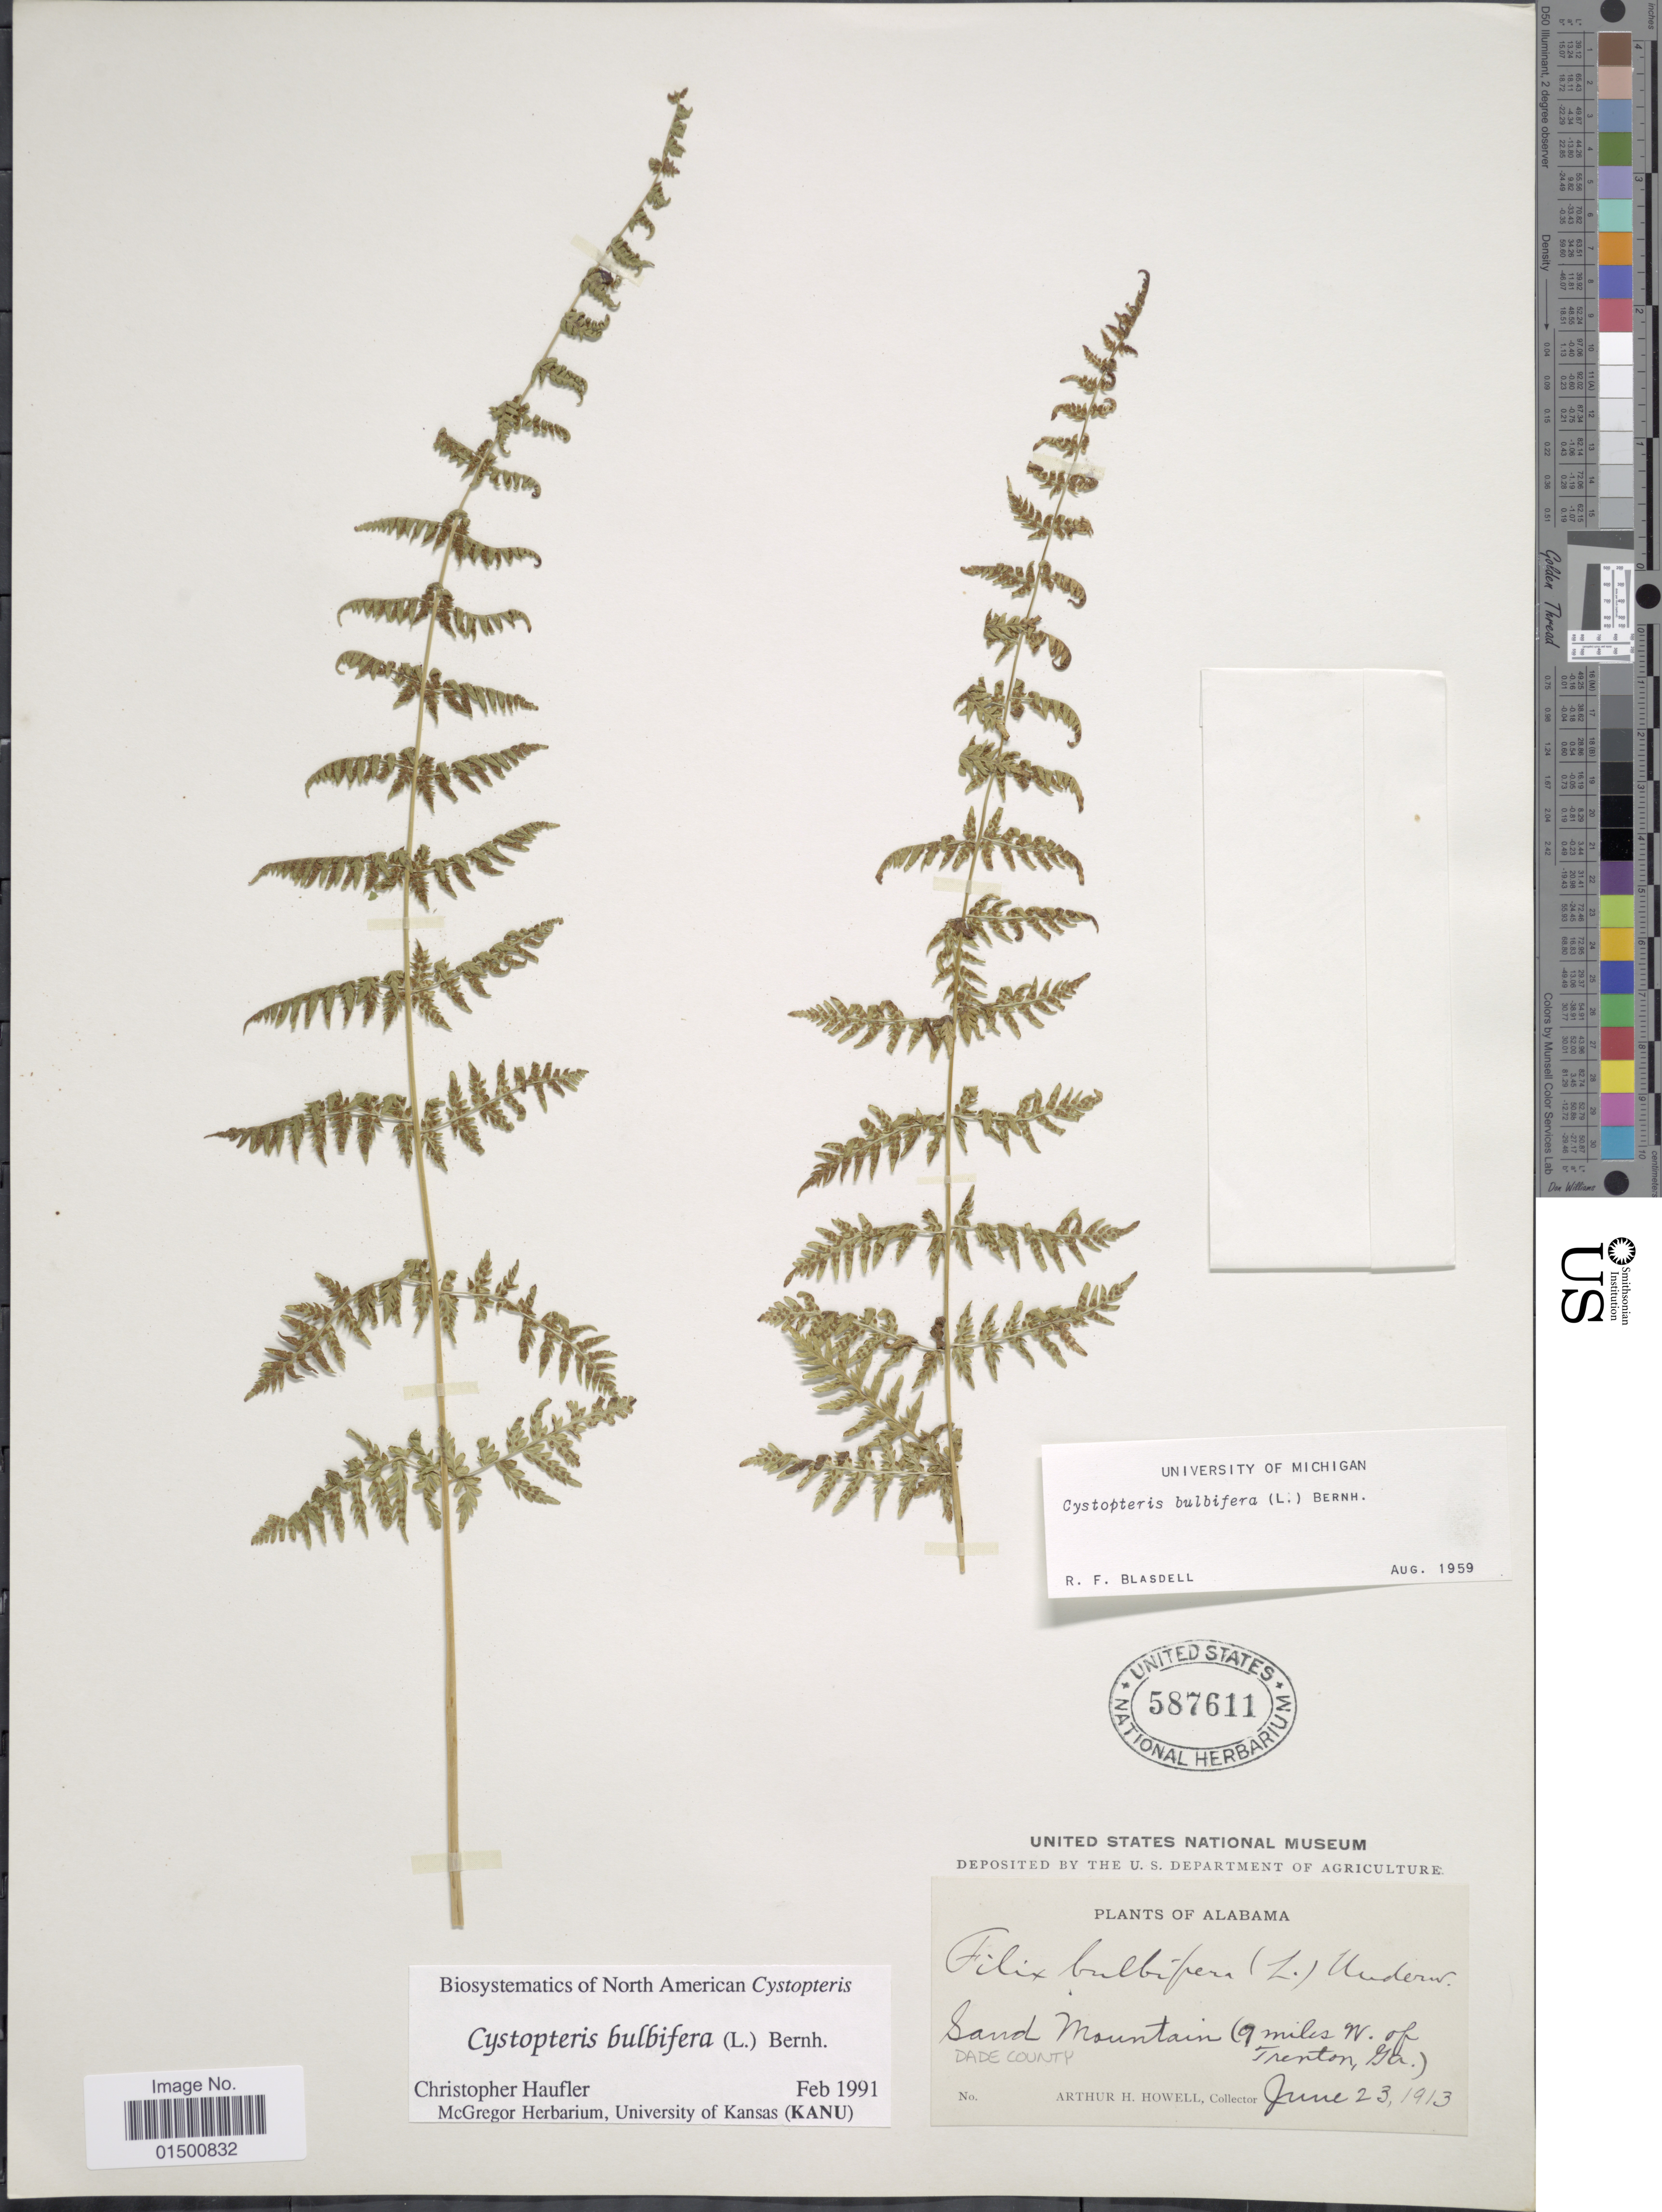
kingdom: Plantae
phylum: Tracheophyta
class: Polypodiopsida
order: Polypodiales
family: Cystopteridaceae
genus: Cystopteris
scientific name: Cystopteris bulbifera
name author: (L.) Bernh.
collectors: A. H. Howell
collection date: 1913-06-23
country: United States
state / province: Alabama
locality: Sand Mountain ( 9 miles N. of Trenton), Dade County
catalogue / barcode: US 587611